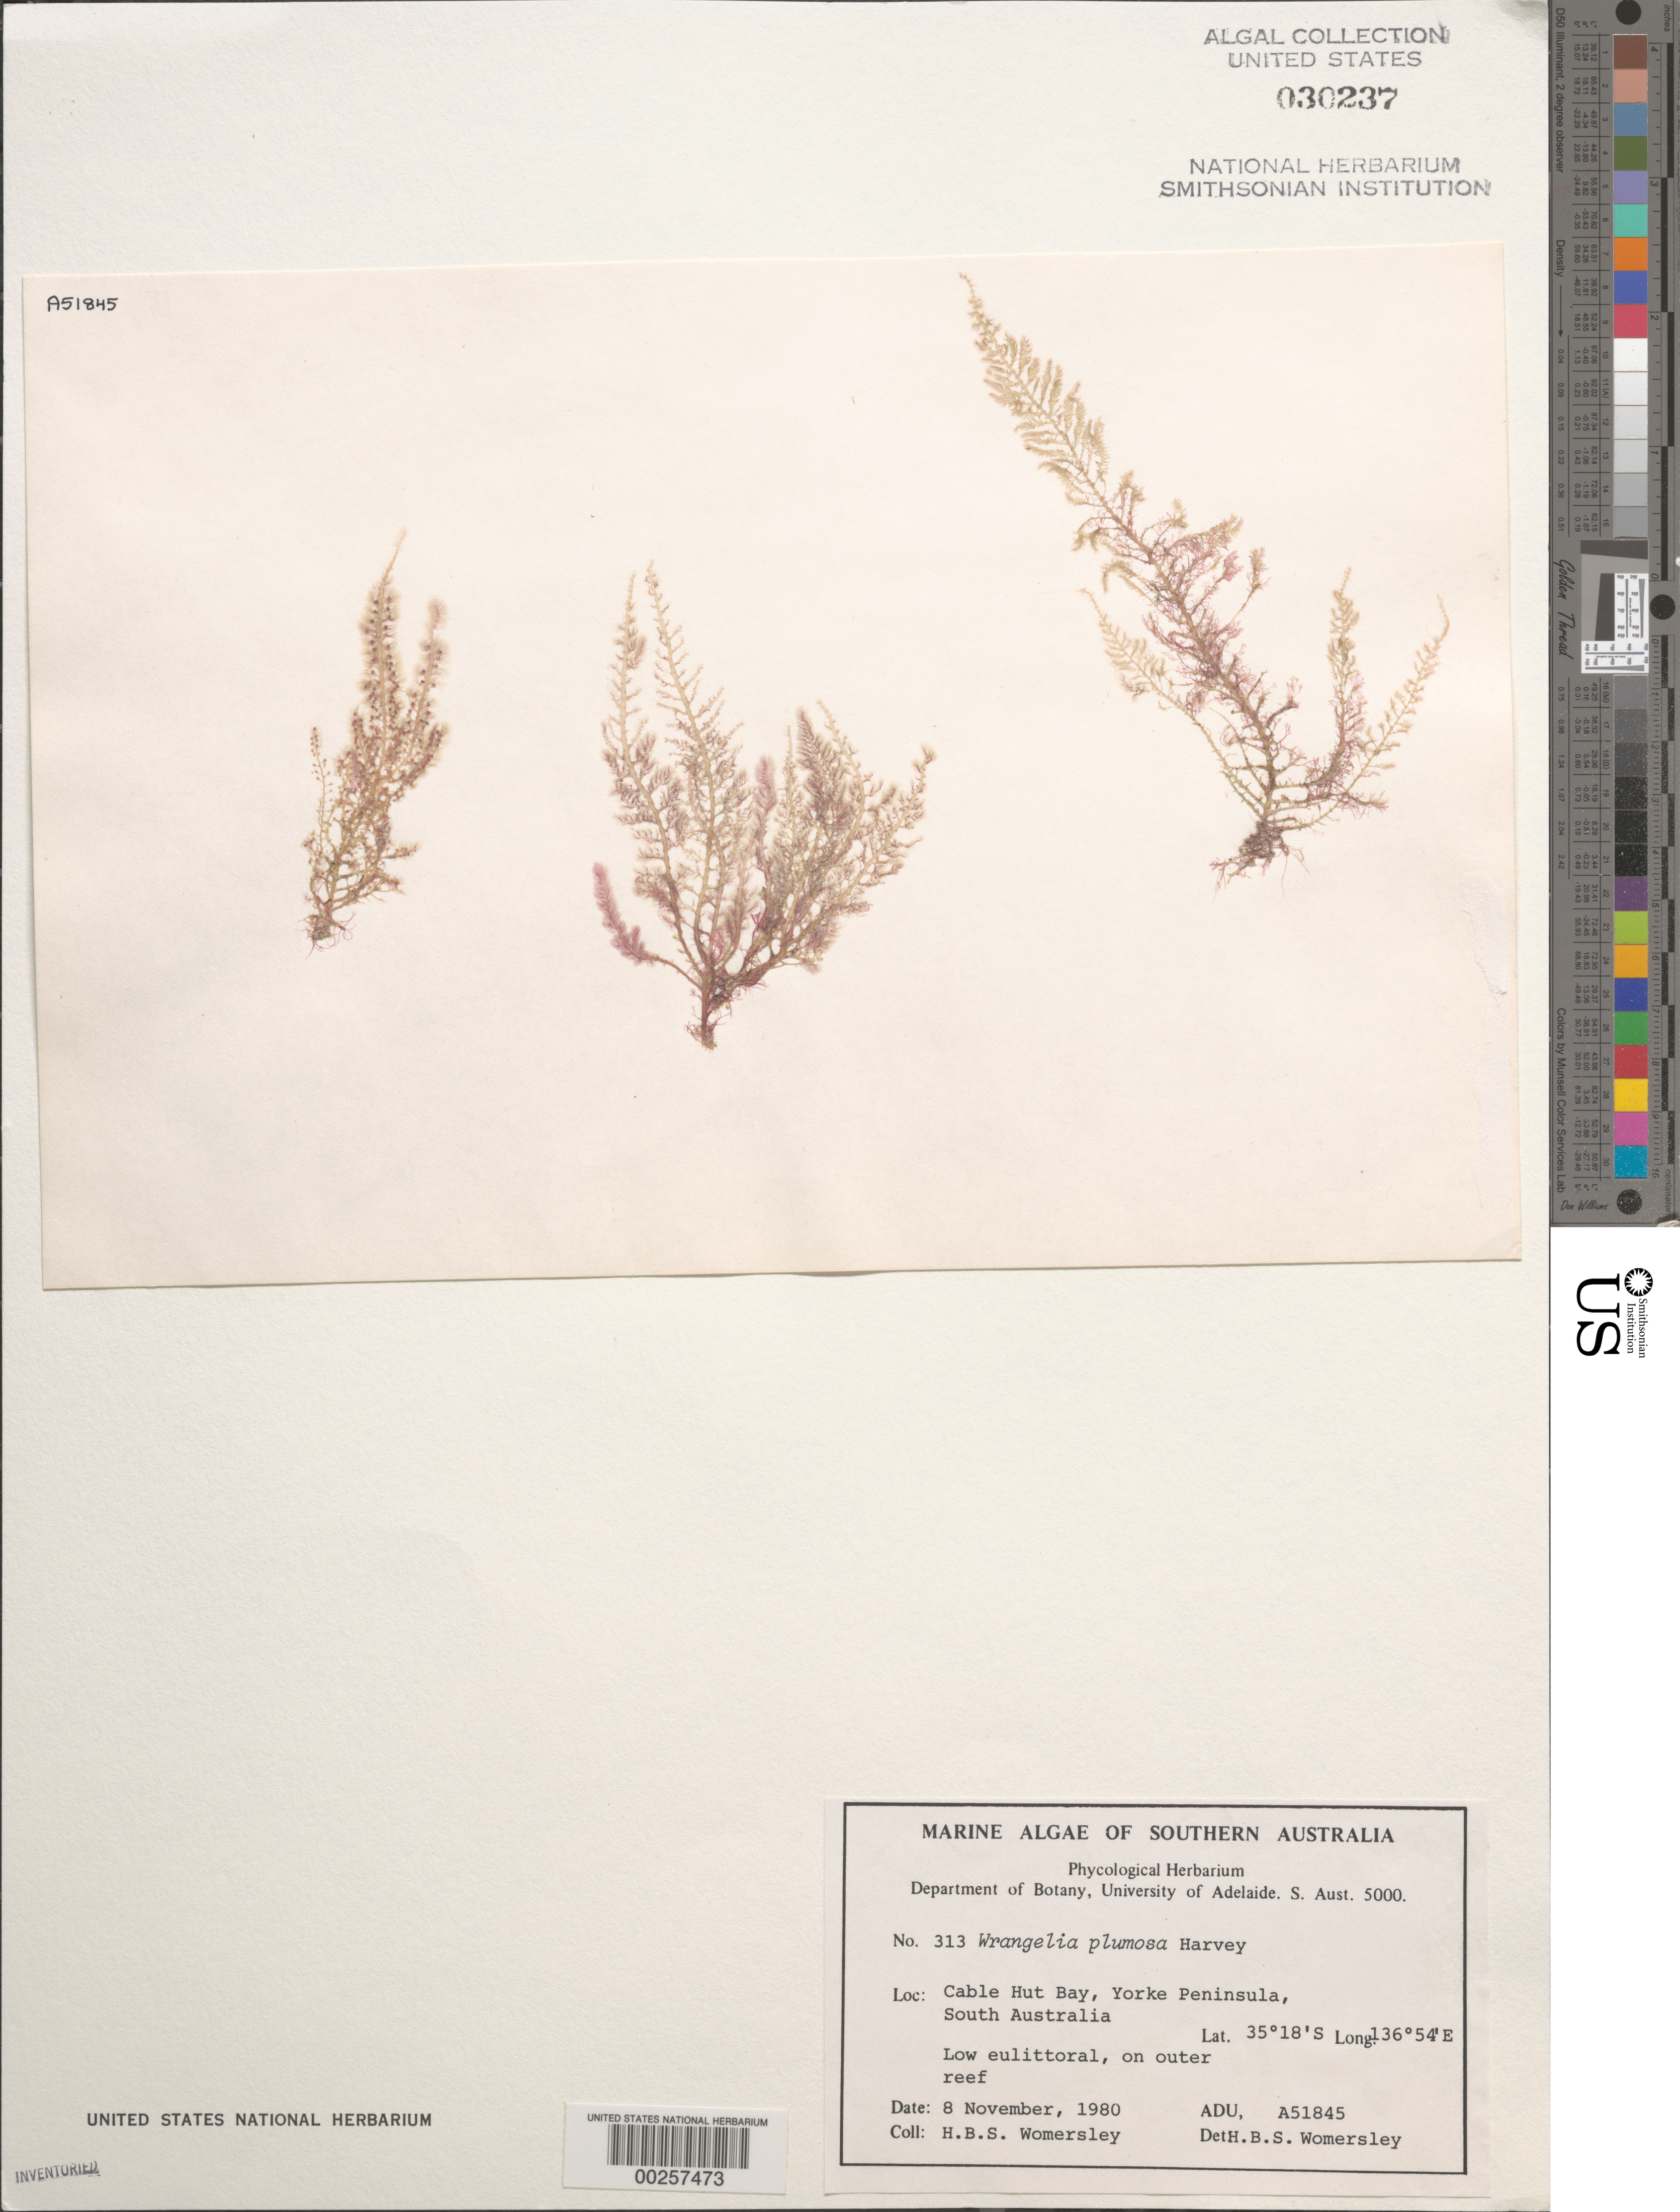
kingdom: Plantae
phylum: Rhodophyta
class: Florideophyceae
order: Ceramiales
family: Wrangeliaceae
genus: Wrangelia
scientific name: Wrangelia plumosa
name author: Harv.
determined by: Womersley, H. B. S.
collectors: H. B. S. Womersley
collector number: ADU A51845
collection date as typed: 08 Nov 1980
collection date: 1980-11-08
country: Australia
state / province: South Australia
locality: Cable Hut Bay, Yorke Peninsula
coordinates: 35 18'S, 138 01'E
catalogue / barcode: US 30237